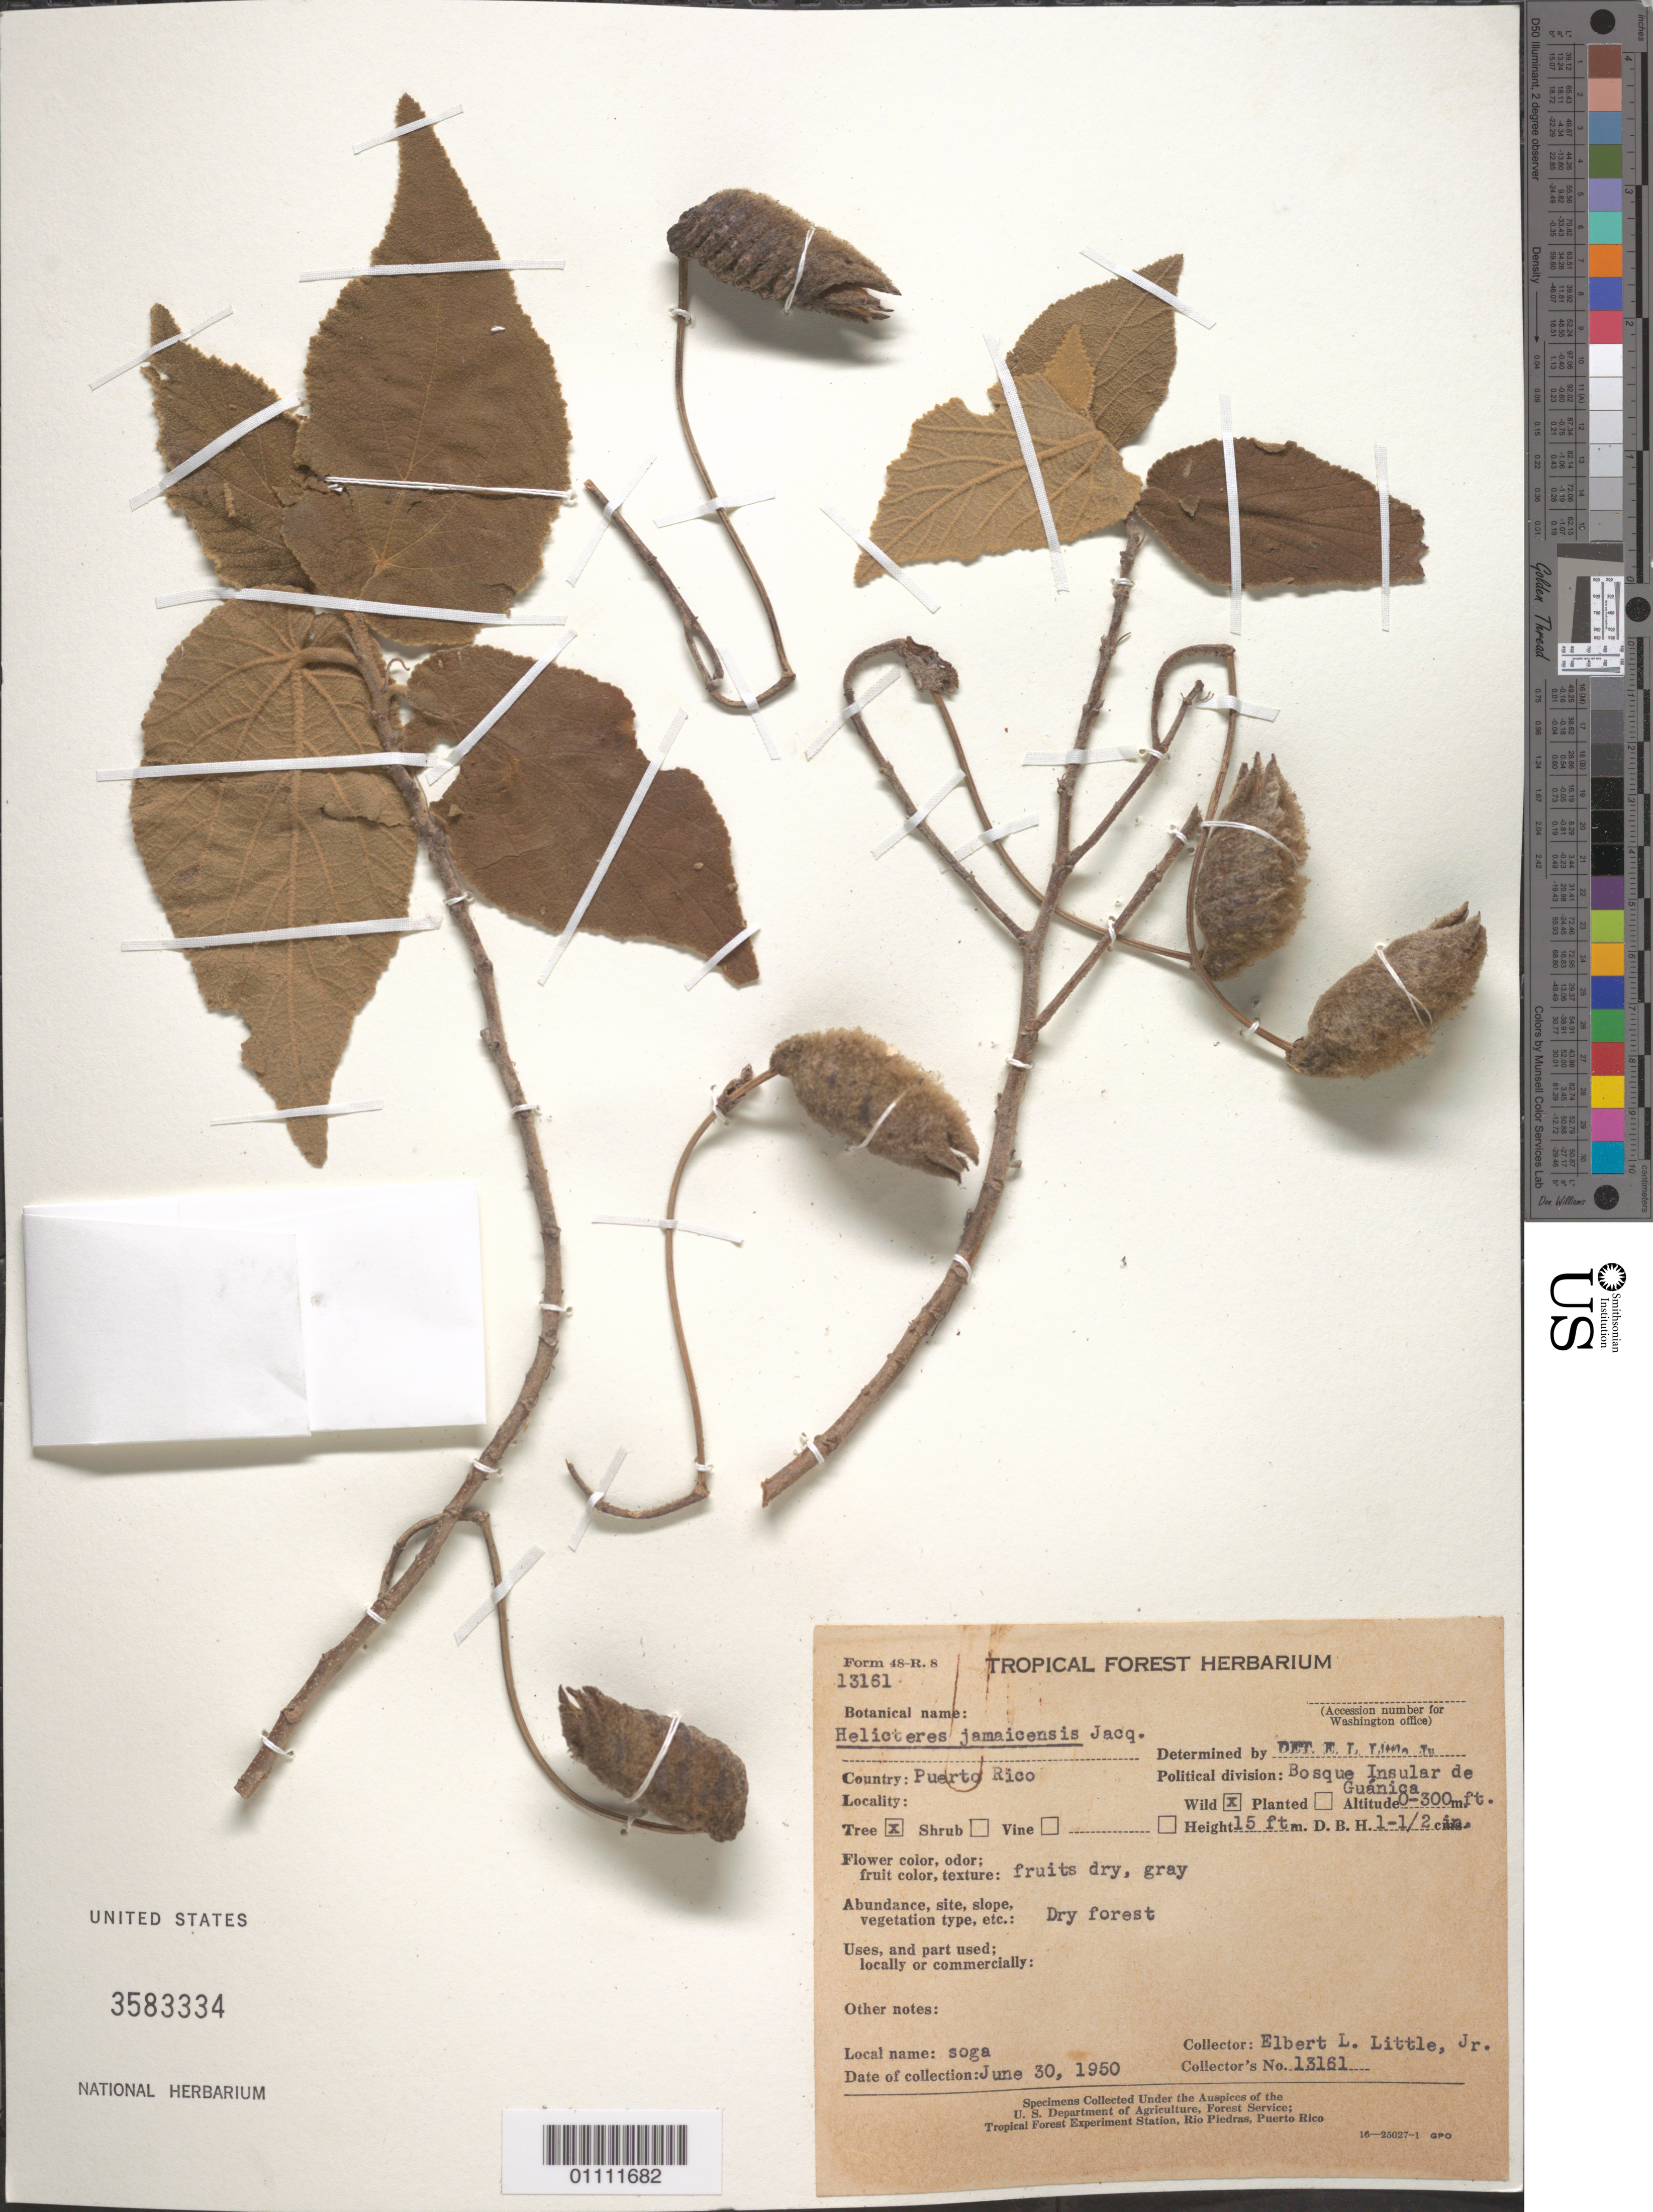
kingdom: Plantae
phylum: Tracheophyta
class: Magnoliopsida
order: Malvales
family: Malvaceae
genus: Helicteres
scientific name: Helicteres jamaicensis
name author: Jacq.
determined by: Little, Elbert L., Jr., (FSSR), United States Department of Agriculture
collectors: E. L. Little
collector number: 13161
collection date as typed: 30 Jun 1950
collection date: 1950-06-30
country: Puerto Rico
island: Puerto Rico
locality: Bosque Insular de Guánica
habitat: Dry forest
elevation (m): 0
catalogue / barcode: US 3583334